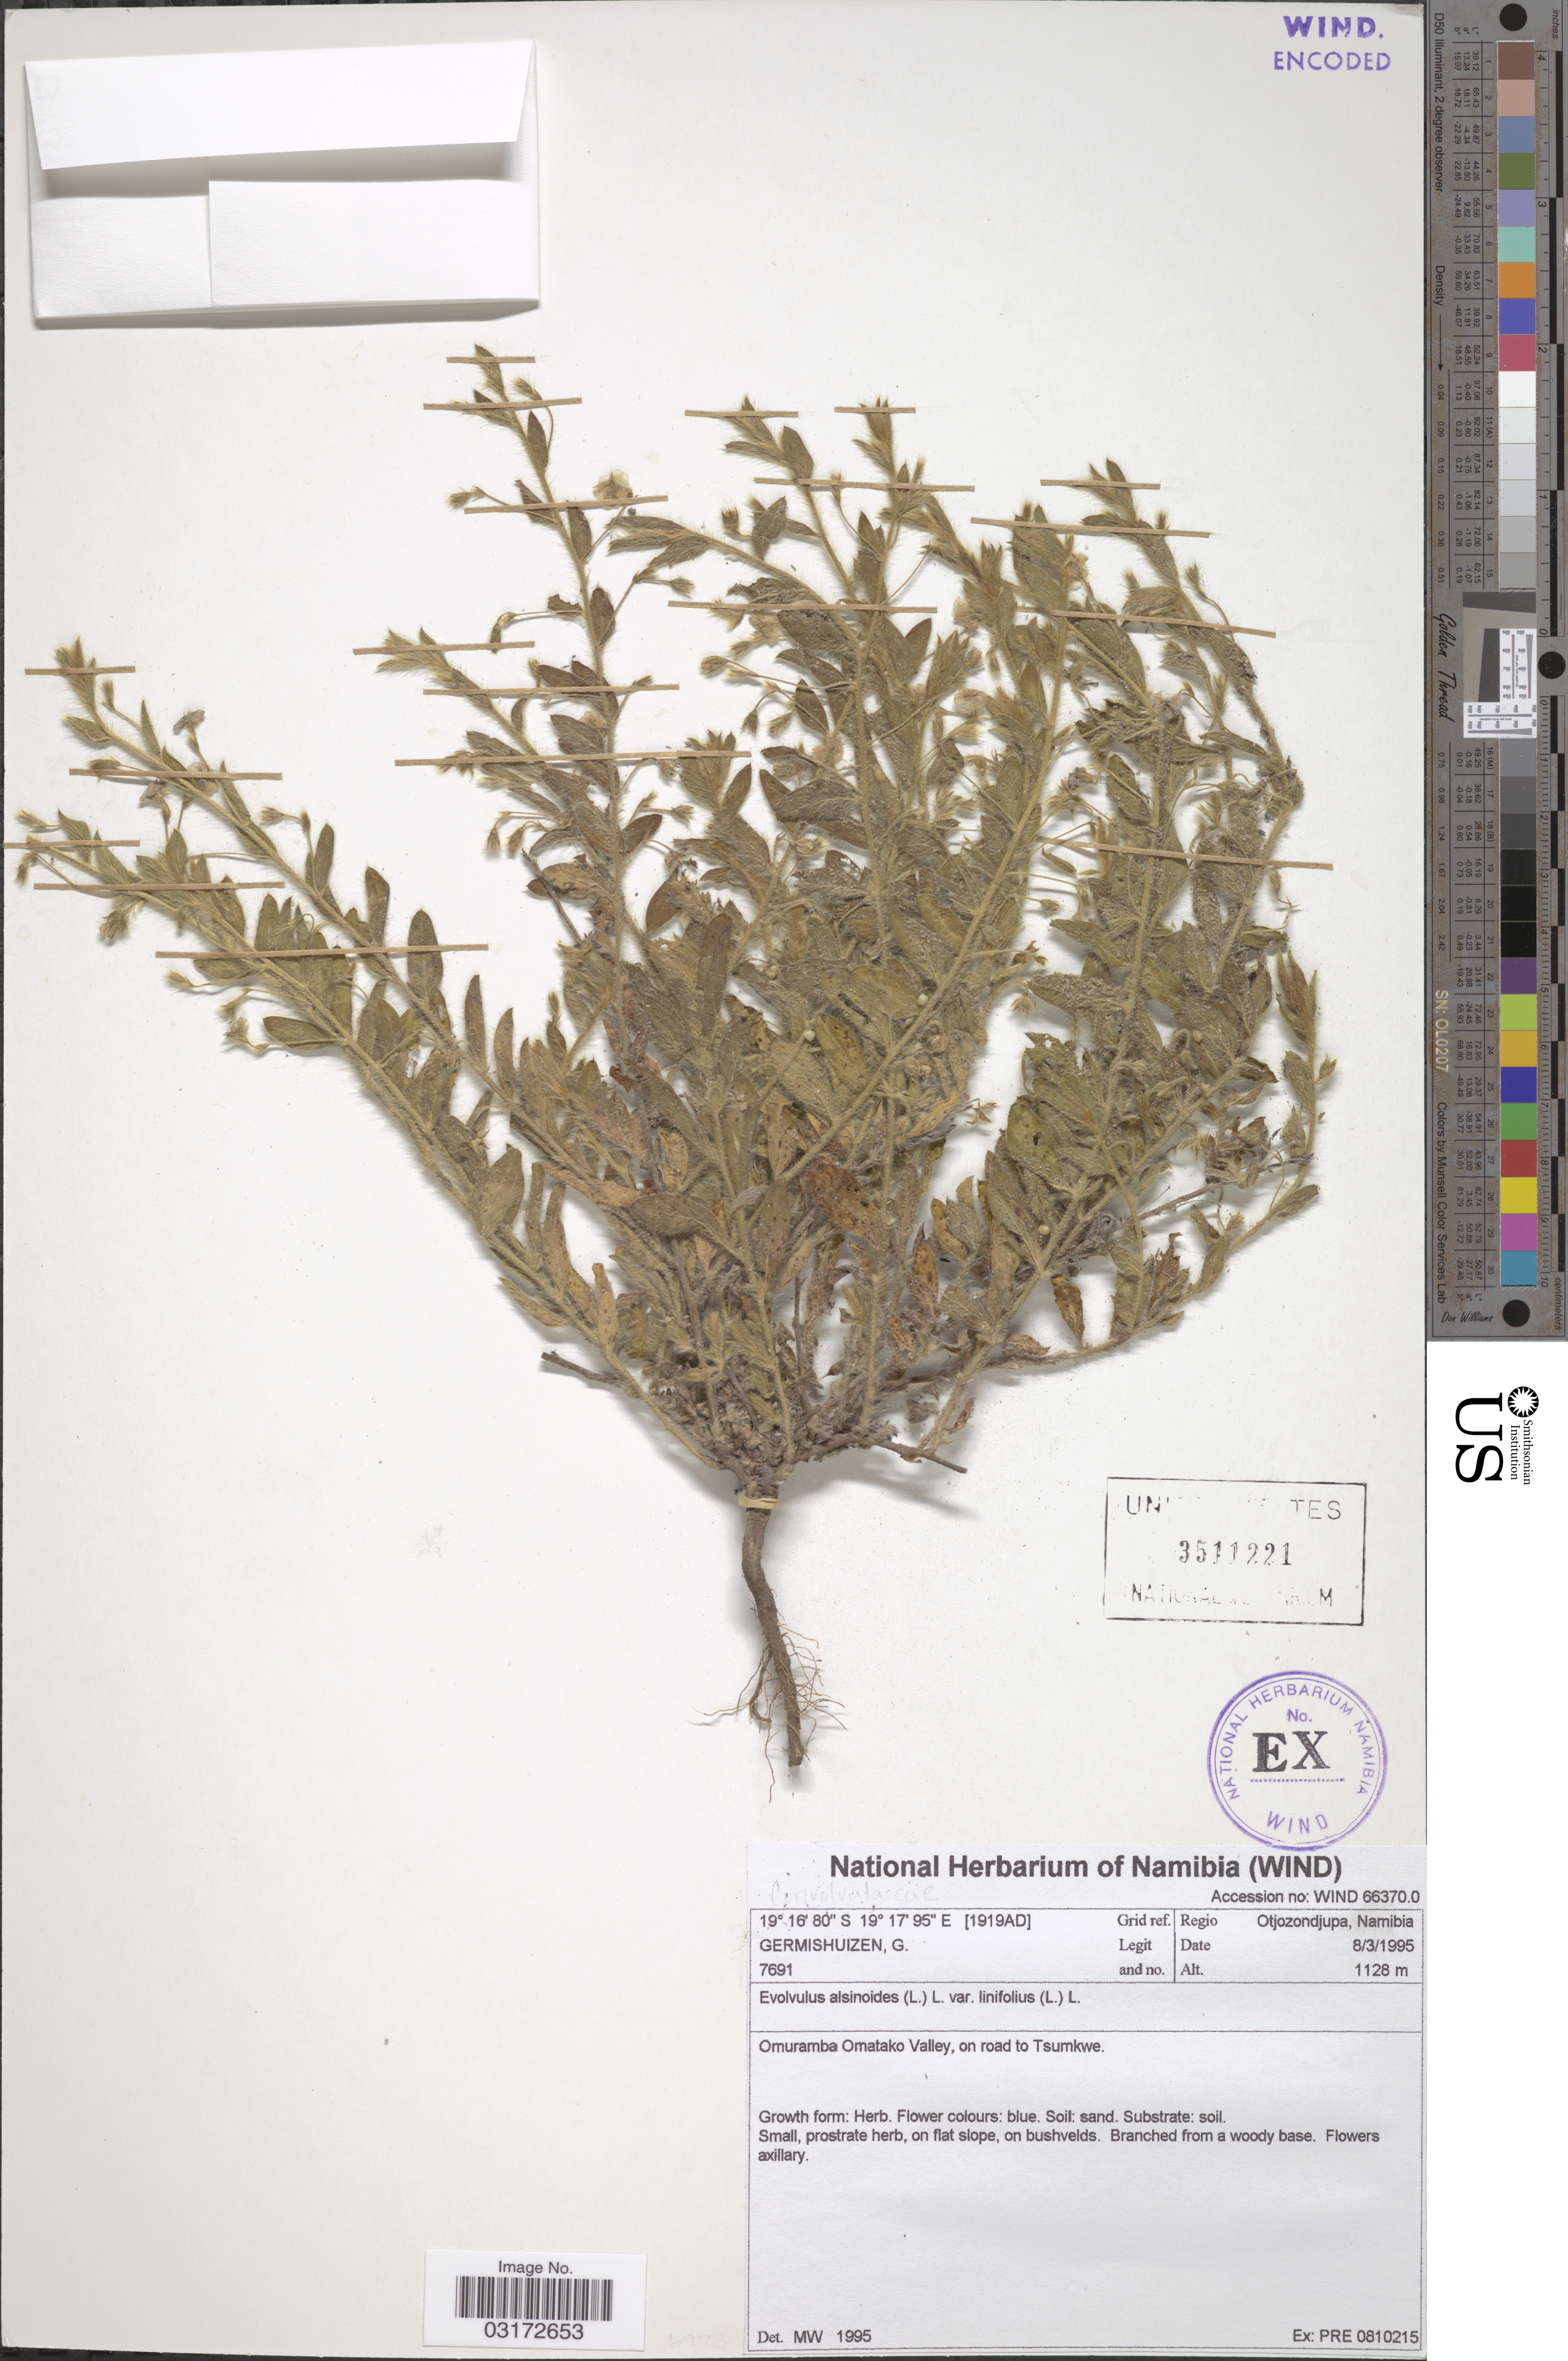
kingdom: Plantae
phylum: Tracheophyta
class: Magnoliopsida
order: Solanales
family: Convolvulaceae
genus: Evolvulus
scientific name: Evolvulus alsinoides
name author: (L.) L.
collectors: G. Germishuizen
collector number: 7691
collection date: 1995-08-03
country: Namibia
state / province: Otjozondjupa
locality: [1919AD] Grid ref. Regio Otjozondjupa, Namibia. Omuramba Omatako Valley, on road to Tsumkwe.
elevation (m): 1128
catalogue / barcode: US 3511221